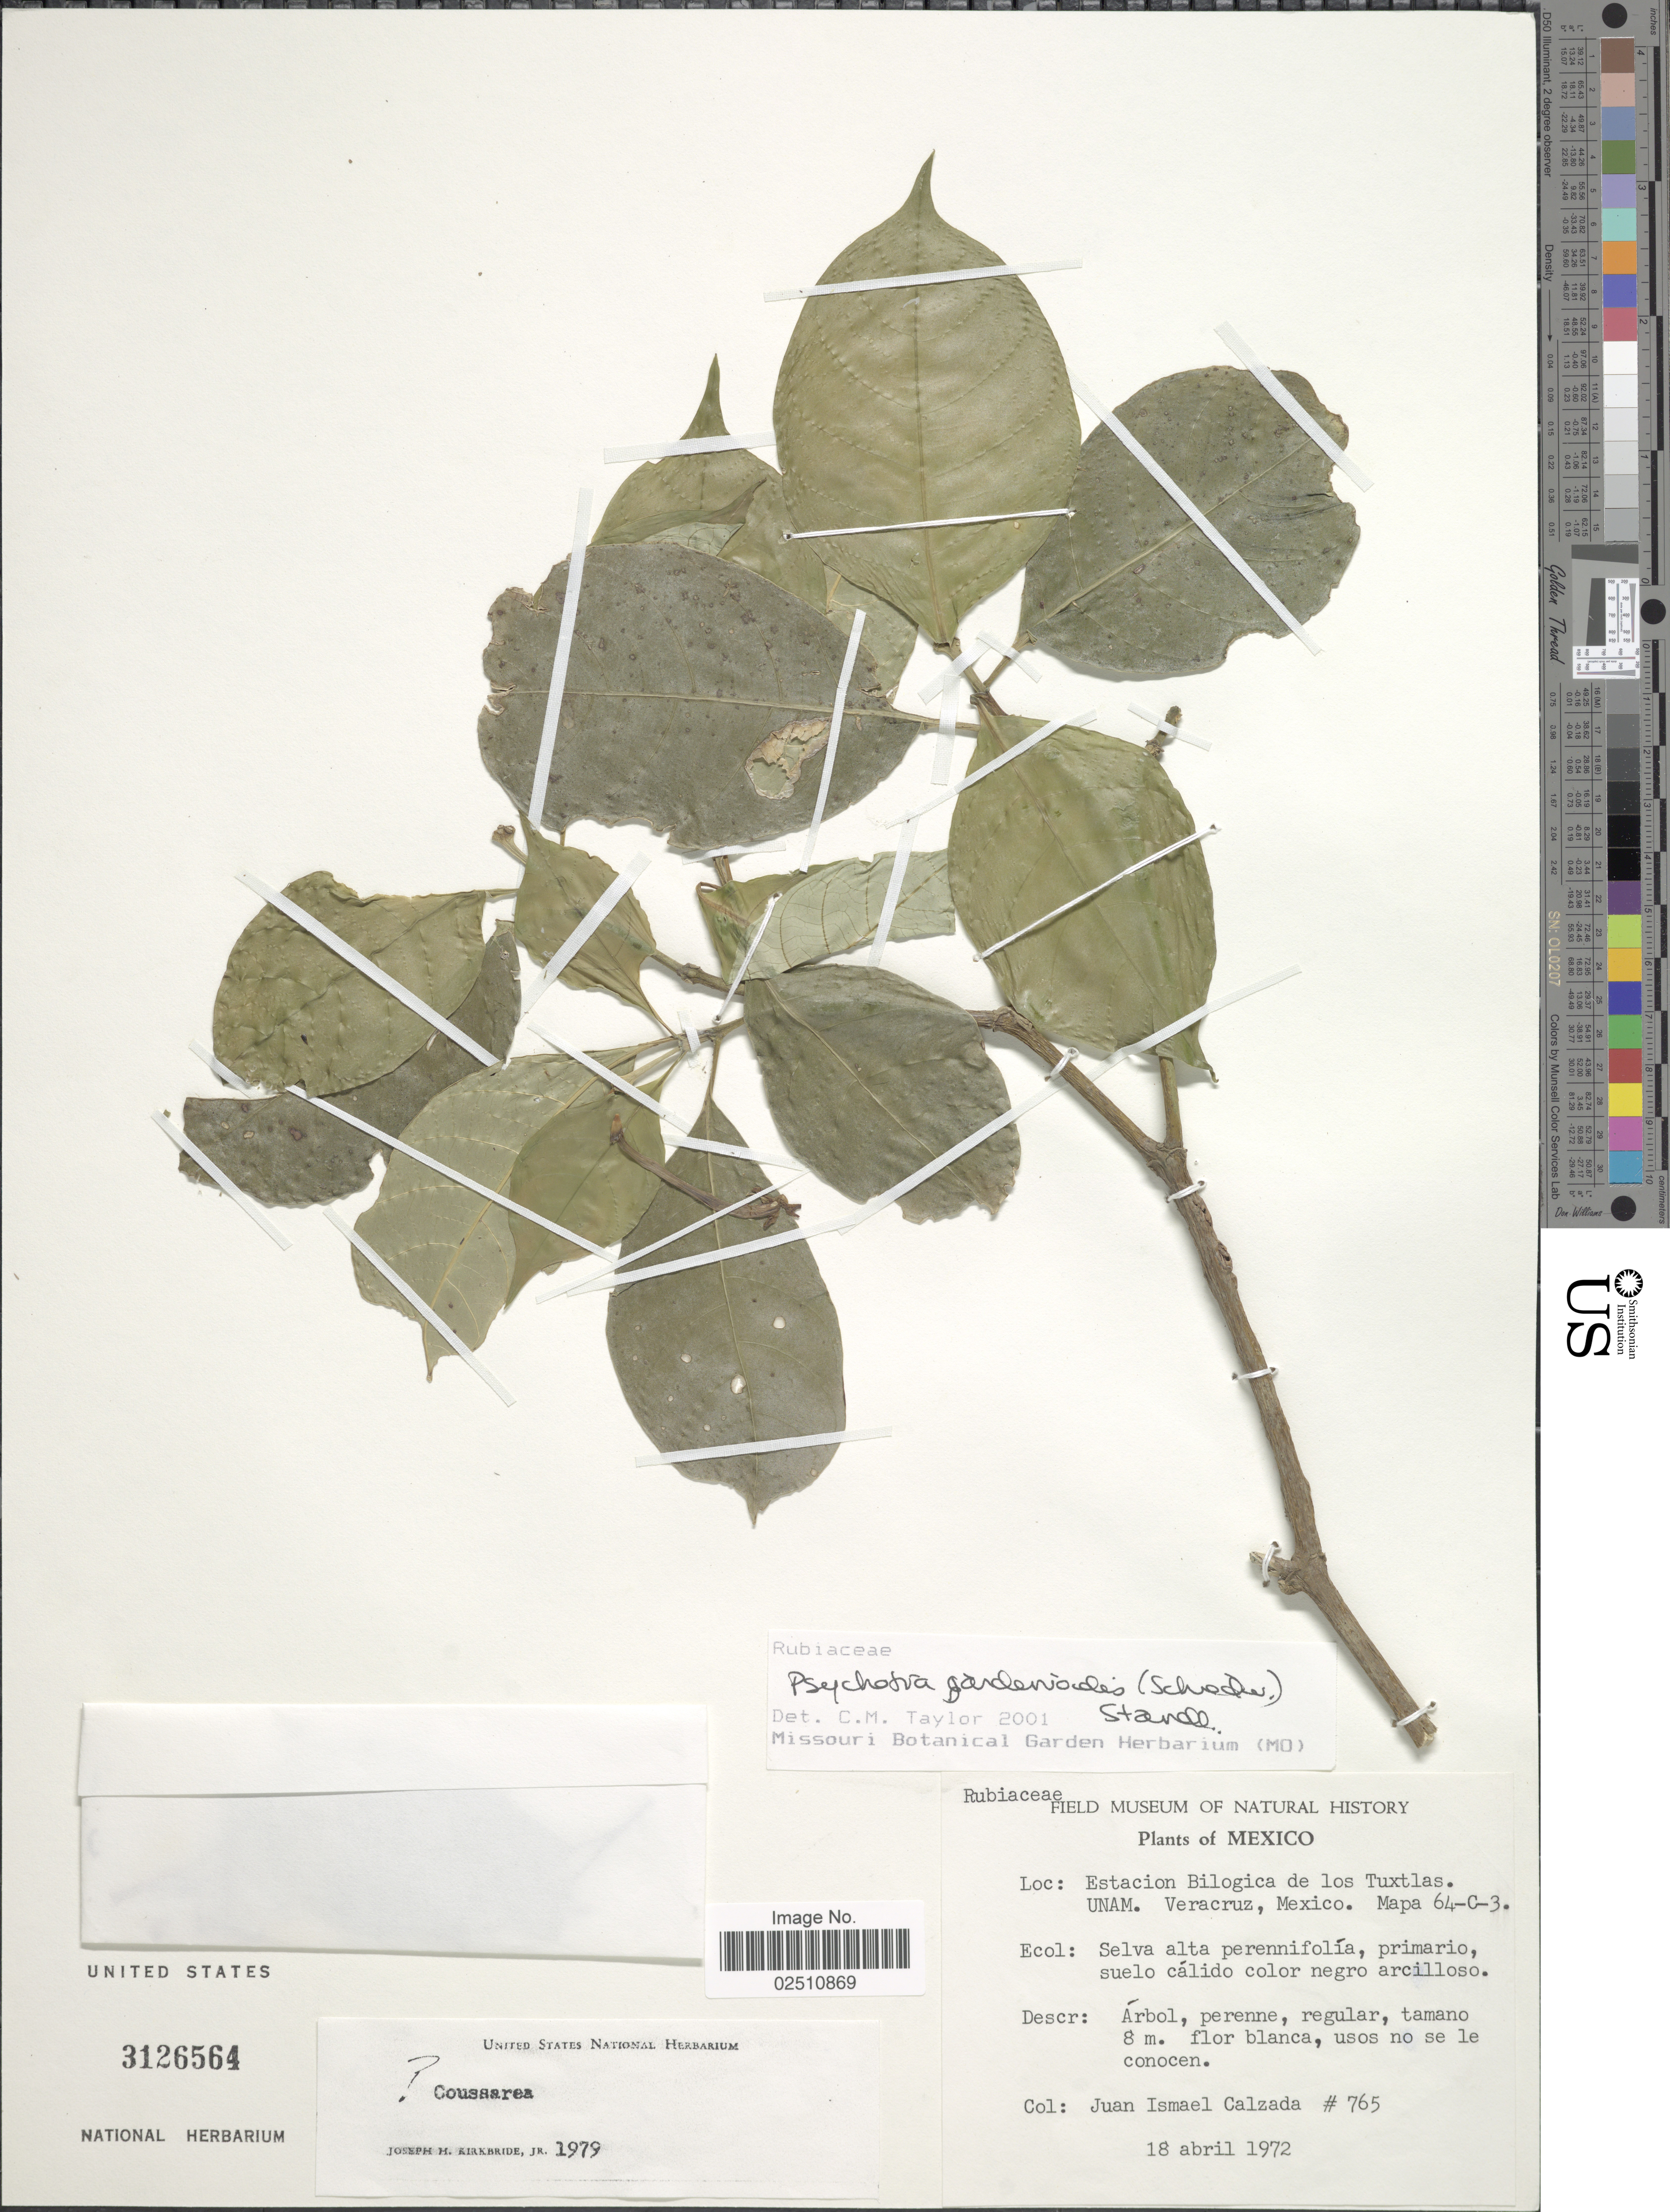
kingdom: Plantae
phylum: Tracheophyta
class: Magnoliopsida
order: Gentianales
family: Rubiaceae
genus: Psychotria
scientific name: Psychotria gardenioides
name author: (Scheidw.) Standl.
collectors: J. I. Calzada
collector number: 765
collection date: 1972-04-18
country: Mexico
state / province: Veracruz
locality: Estacion Biologica de los Tuxtlas, UNAM, Veracruz, Mapa 64-C-3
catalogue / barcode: US 3126564